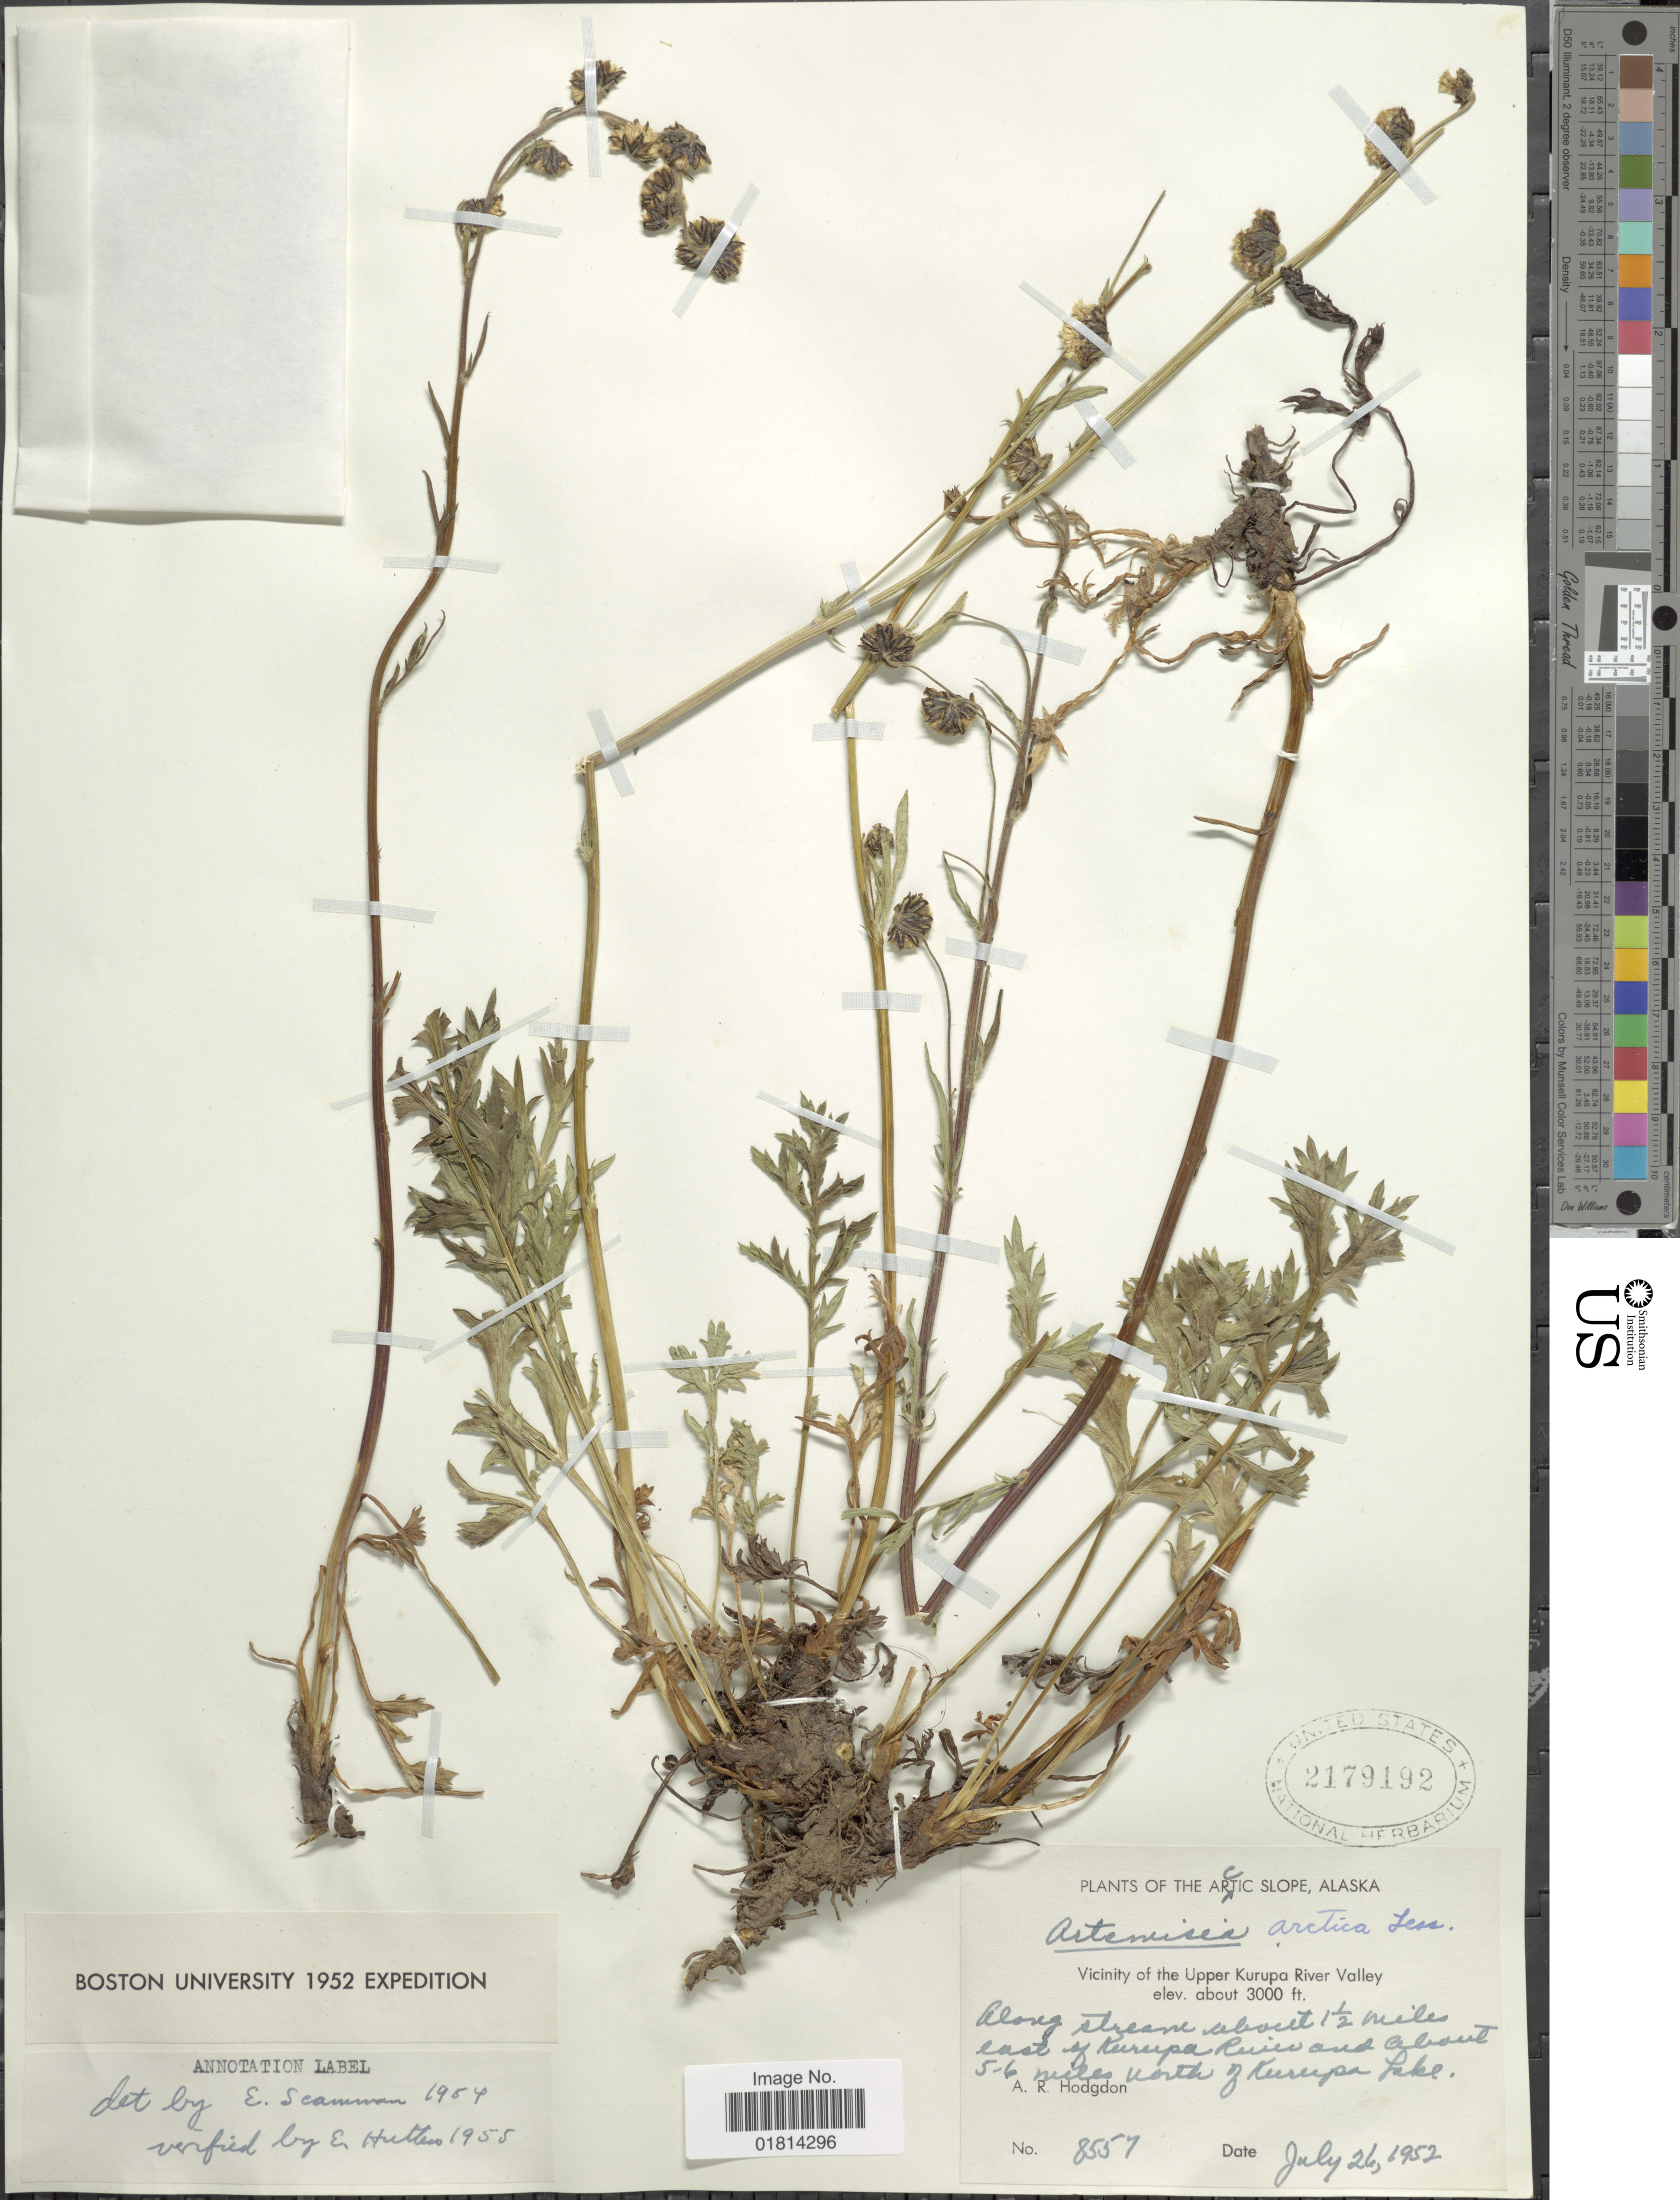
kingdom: Plantae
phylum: Tracheophyta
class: Magnoliopsida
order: Asterales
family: Asteraceae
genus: Artemisia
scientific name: Artemisia arctica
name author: Less.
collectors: A. R. Hodgdon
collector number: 8557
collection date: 1952-07-26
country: United States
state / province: Alaska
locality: Arctic Slope, Alaska. Vicinity of the Upper Kurupa River Valley. Along stream about 1½ miles east of Kurupa River and about 5-6 miles north of Kurupa Lake.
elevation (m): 914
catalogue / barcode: US 2179192